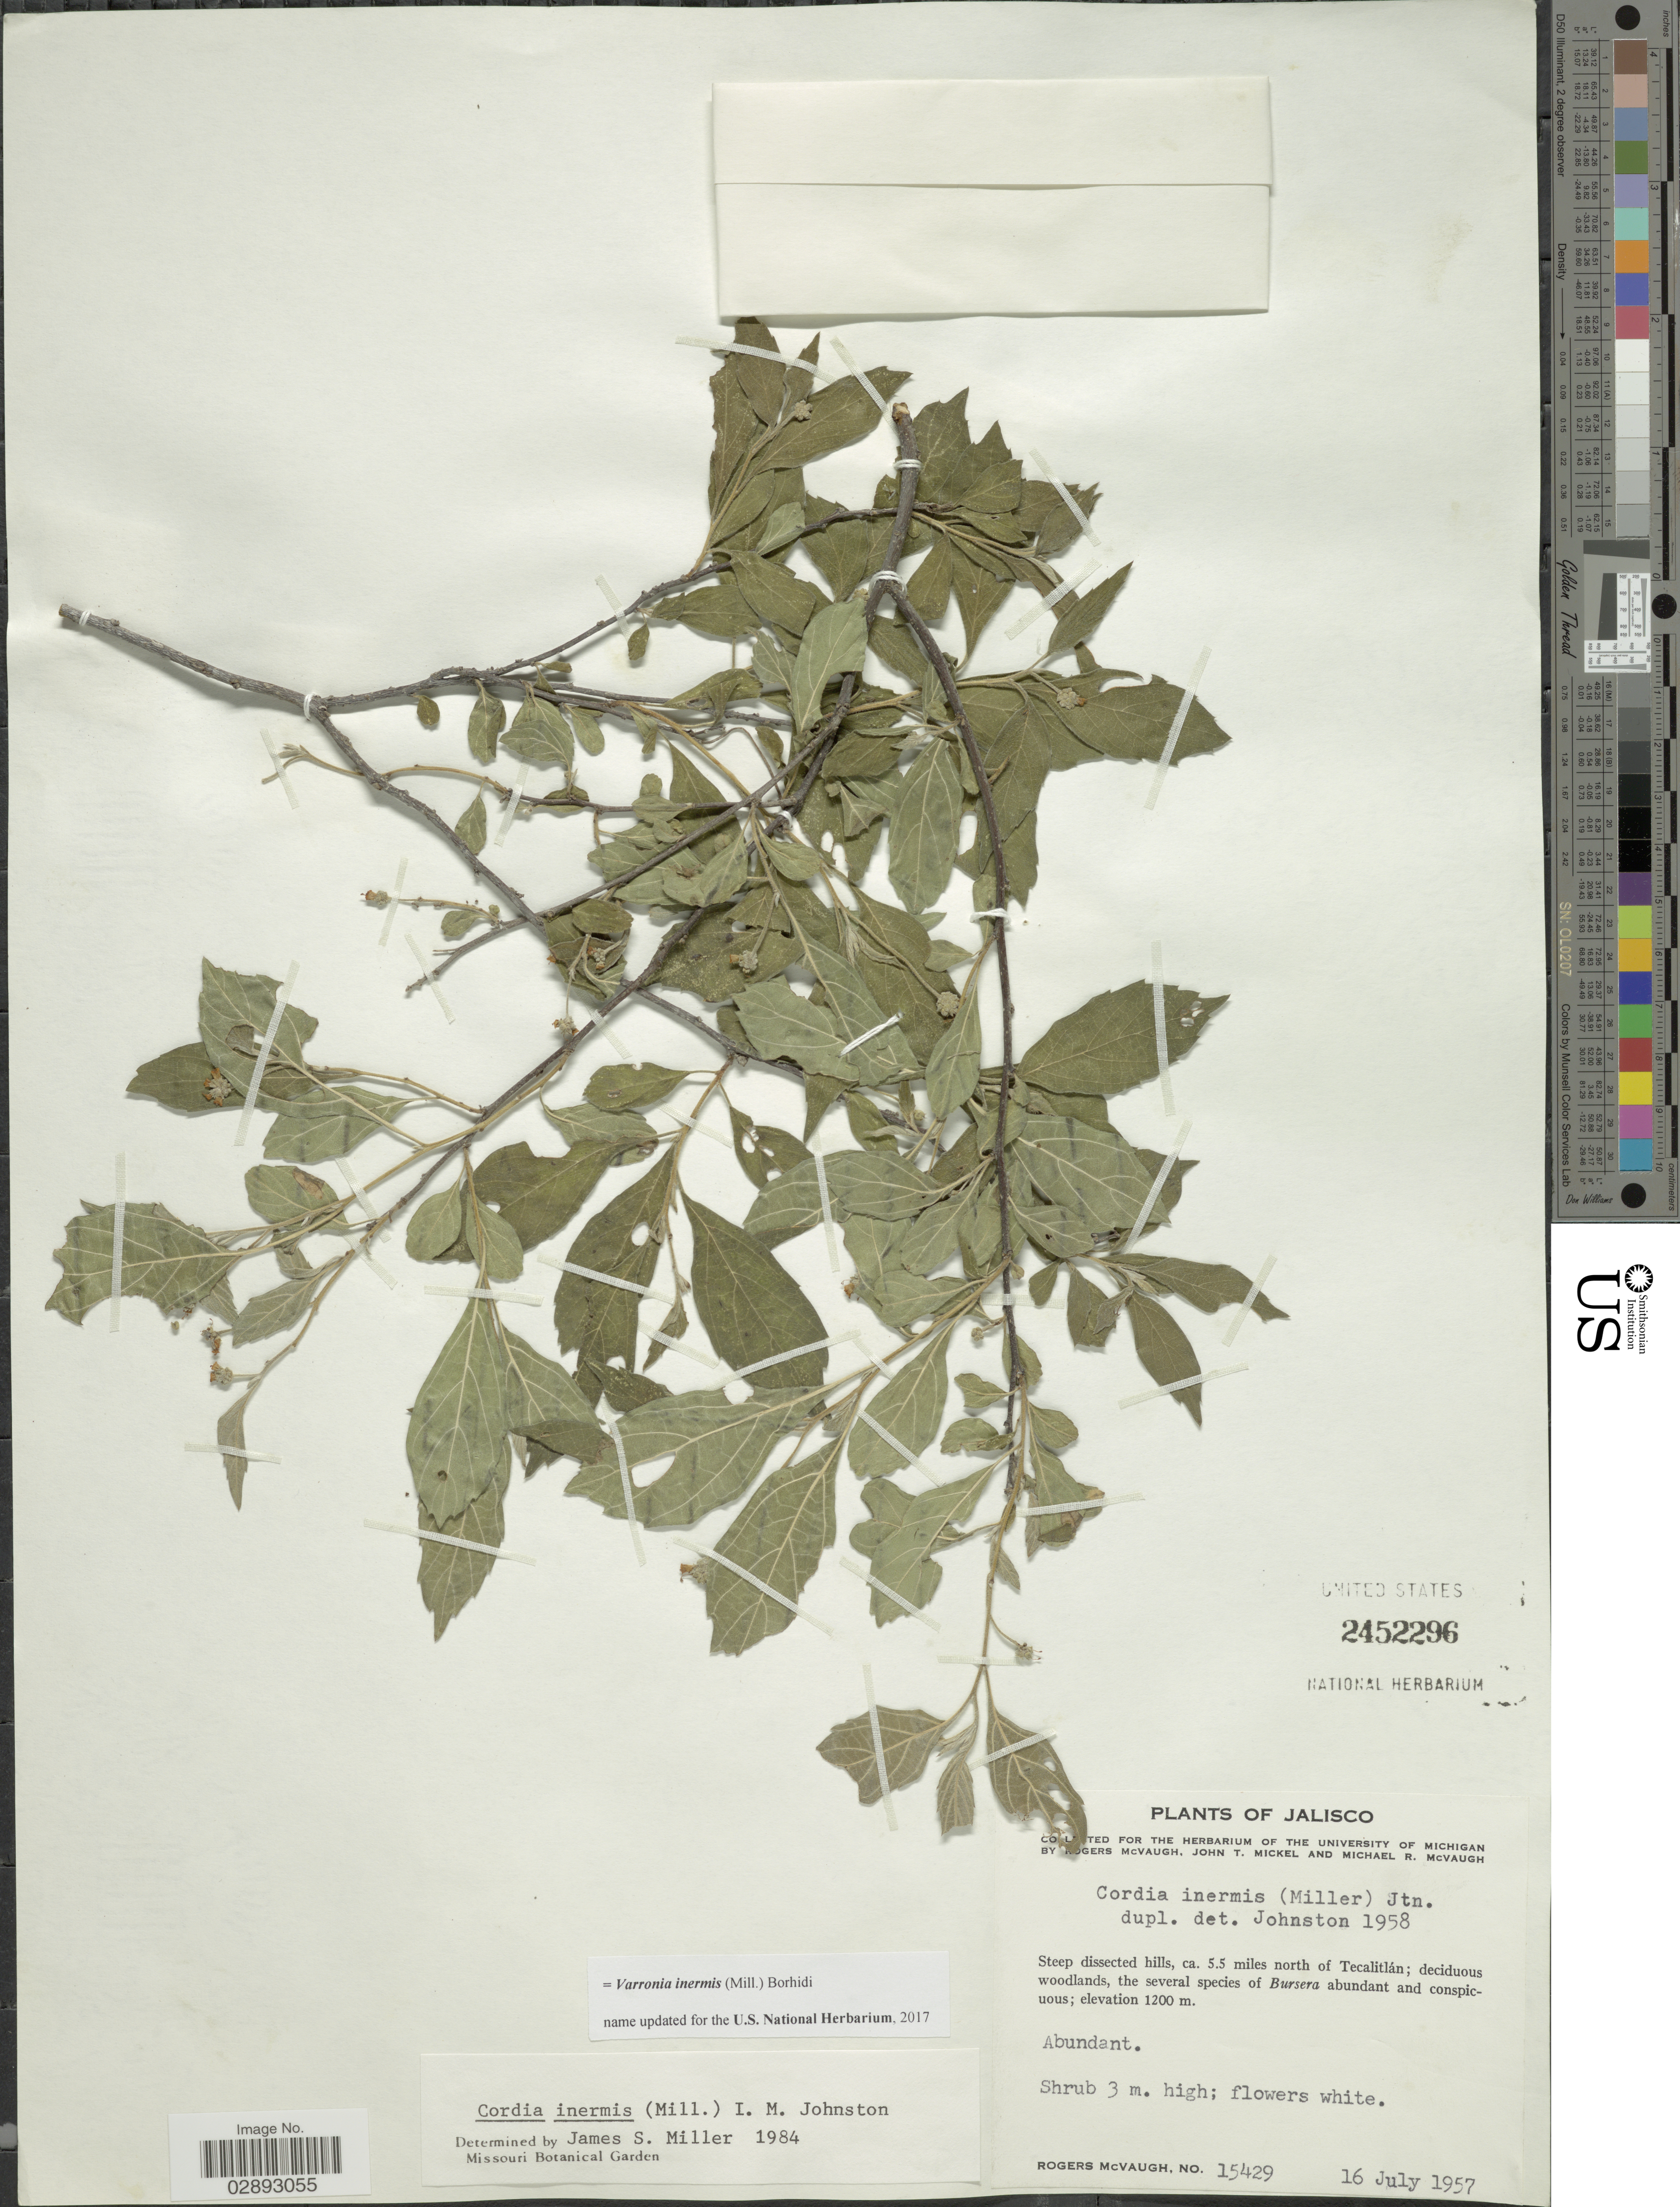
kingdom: Plantae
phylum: Tracheophyta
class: Magnoliopsida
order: Boraginales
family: Cordiaceae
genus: Varronia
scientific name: Varronia inermis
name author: (Mill.) Borhidi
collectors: R. McVaugh, J. T. Mickel & M. R. McVaugh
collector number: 15429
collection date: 1957-07-16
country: Mexico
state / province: Jalisco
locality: Steep dissected hills, ca. 5.5 miles north of Tecalitlán.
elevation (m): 1200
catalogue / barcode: US 2452296